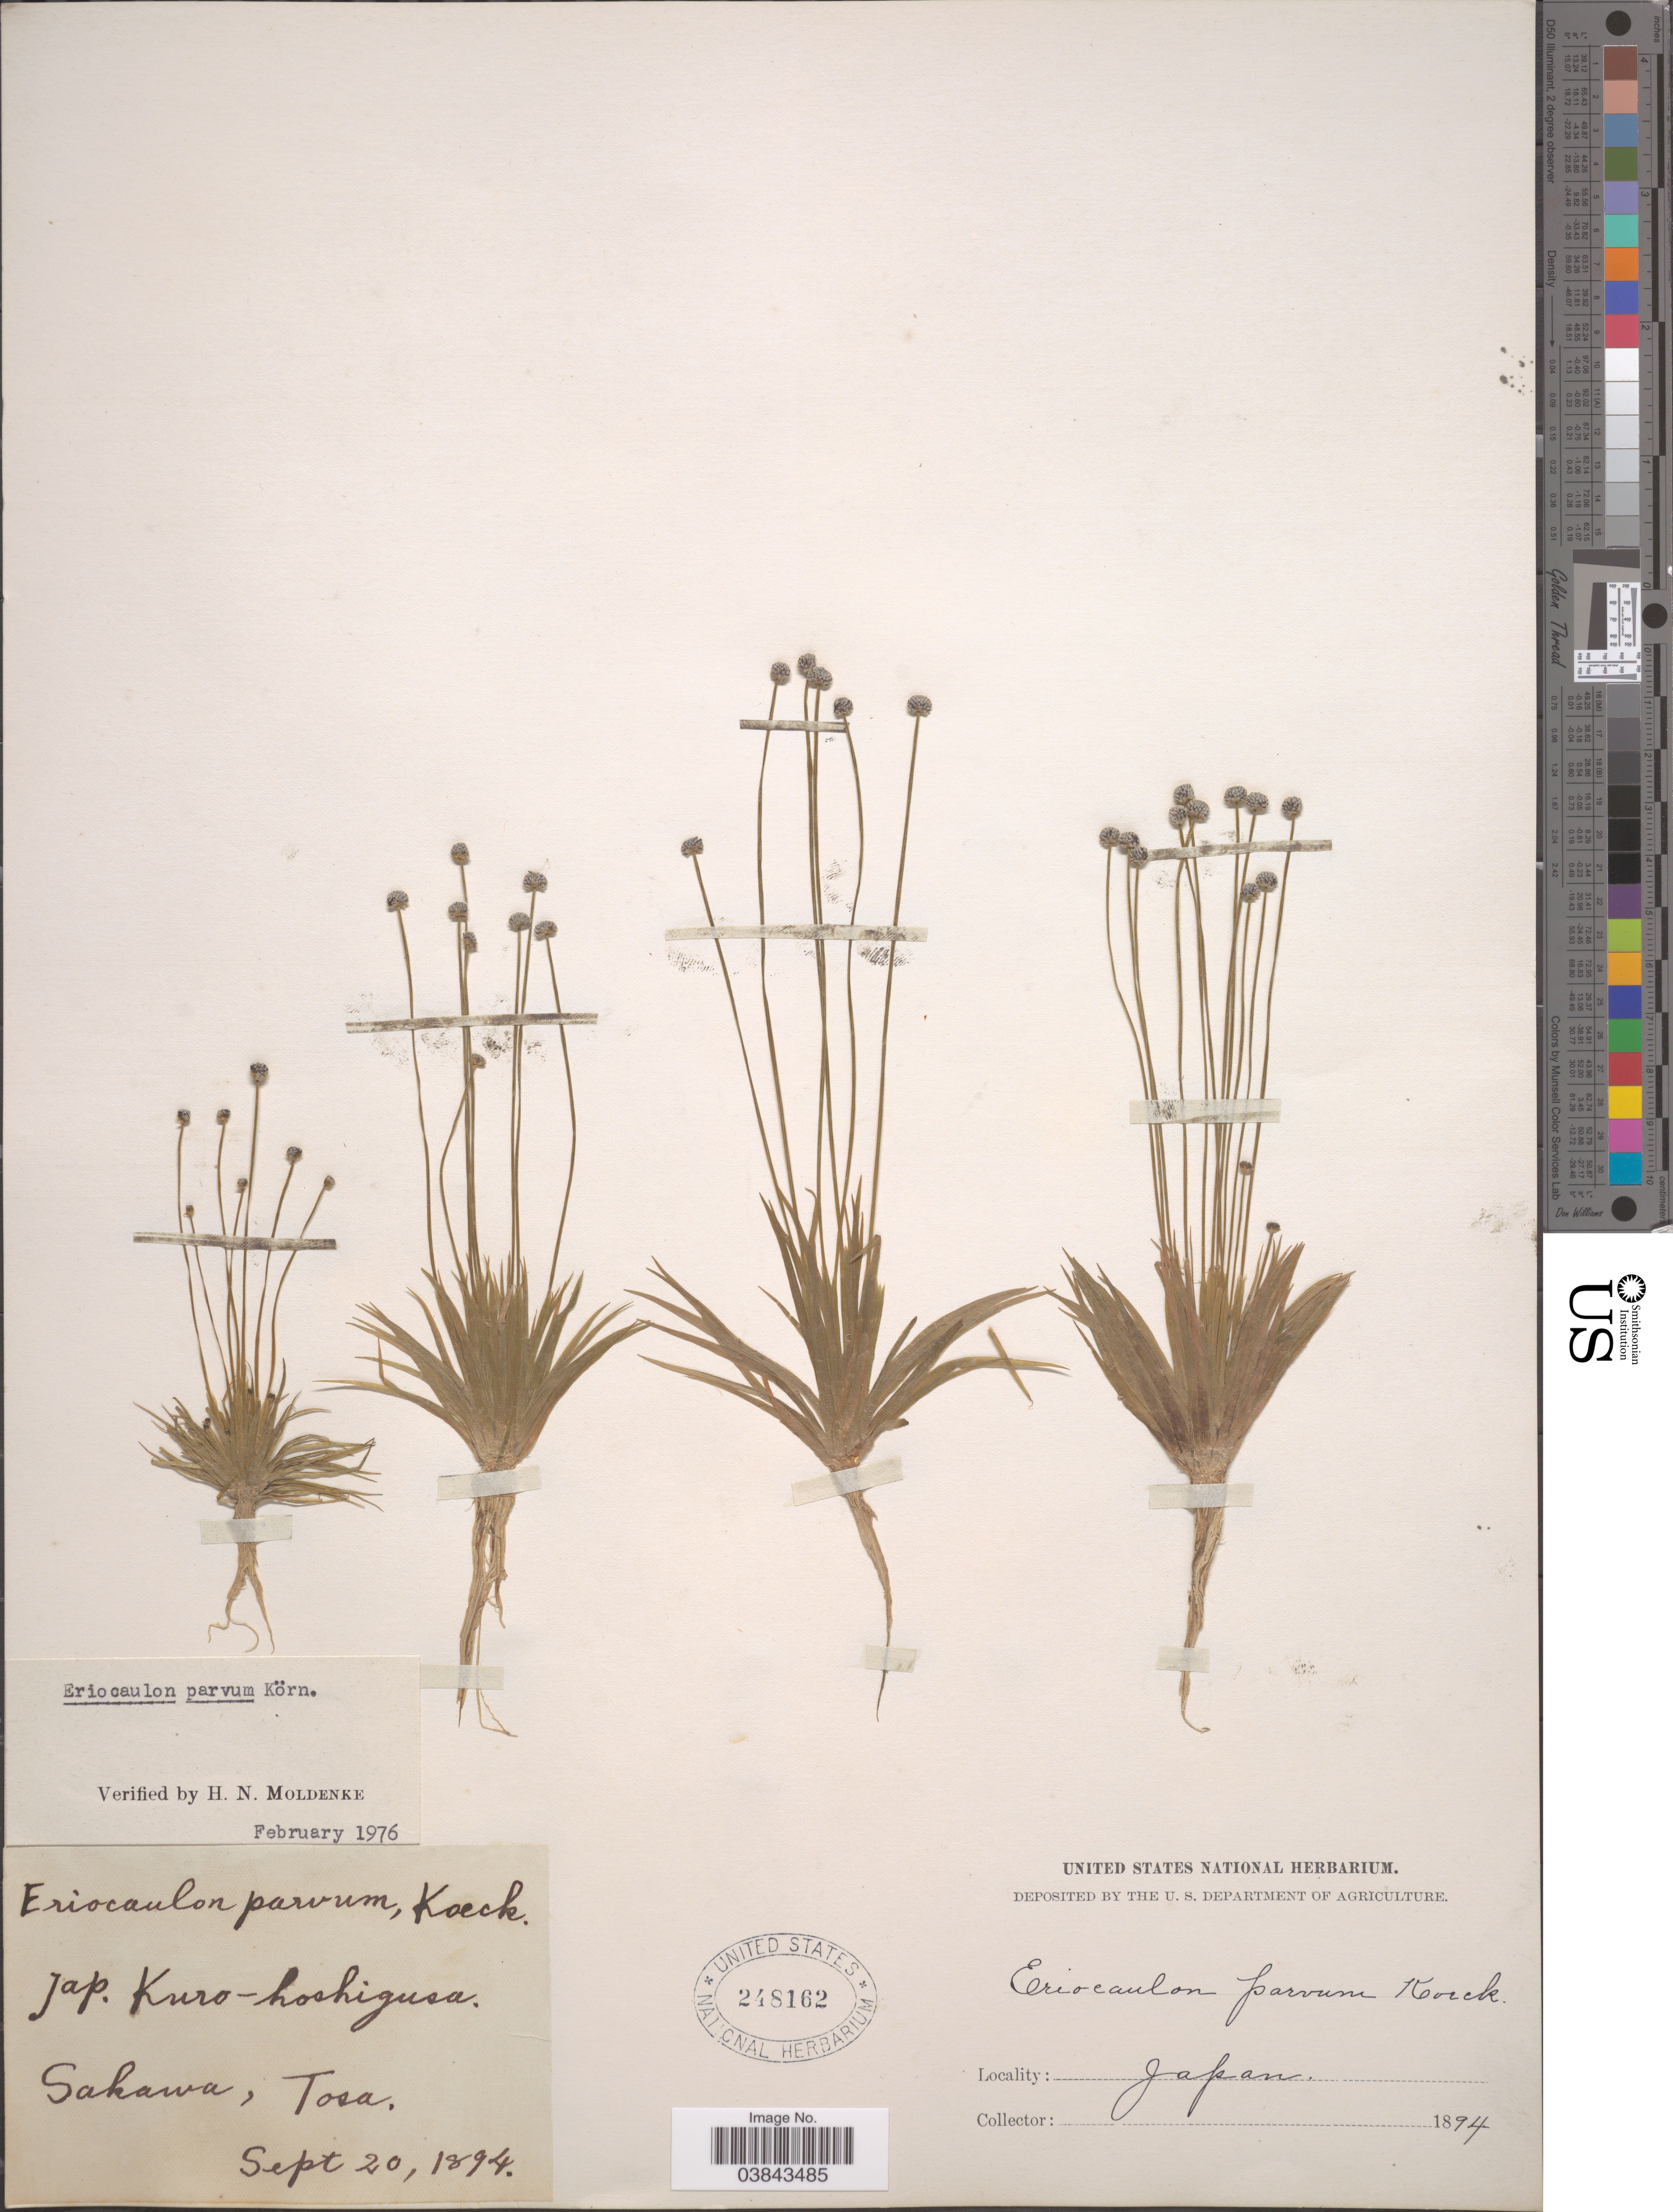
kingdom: Plantae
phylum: Tracheophyta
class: Liliopsida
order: Poales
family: Eriocaulaceae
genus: Eriocaulon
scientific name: Eriocaulon parvum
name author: Körn.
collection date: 1894-09-20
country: Japan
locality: Sakawa, Tosa.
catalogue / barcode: US 248162